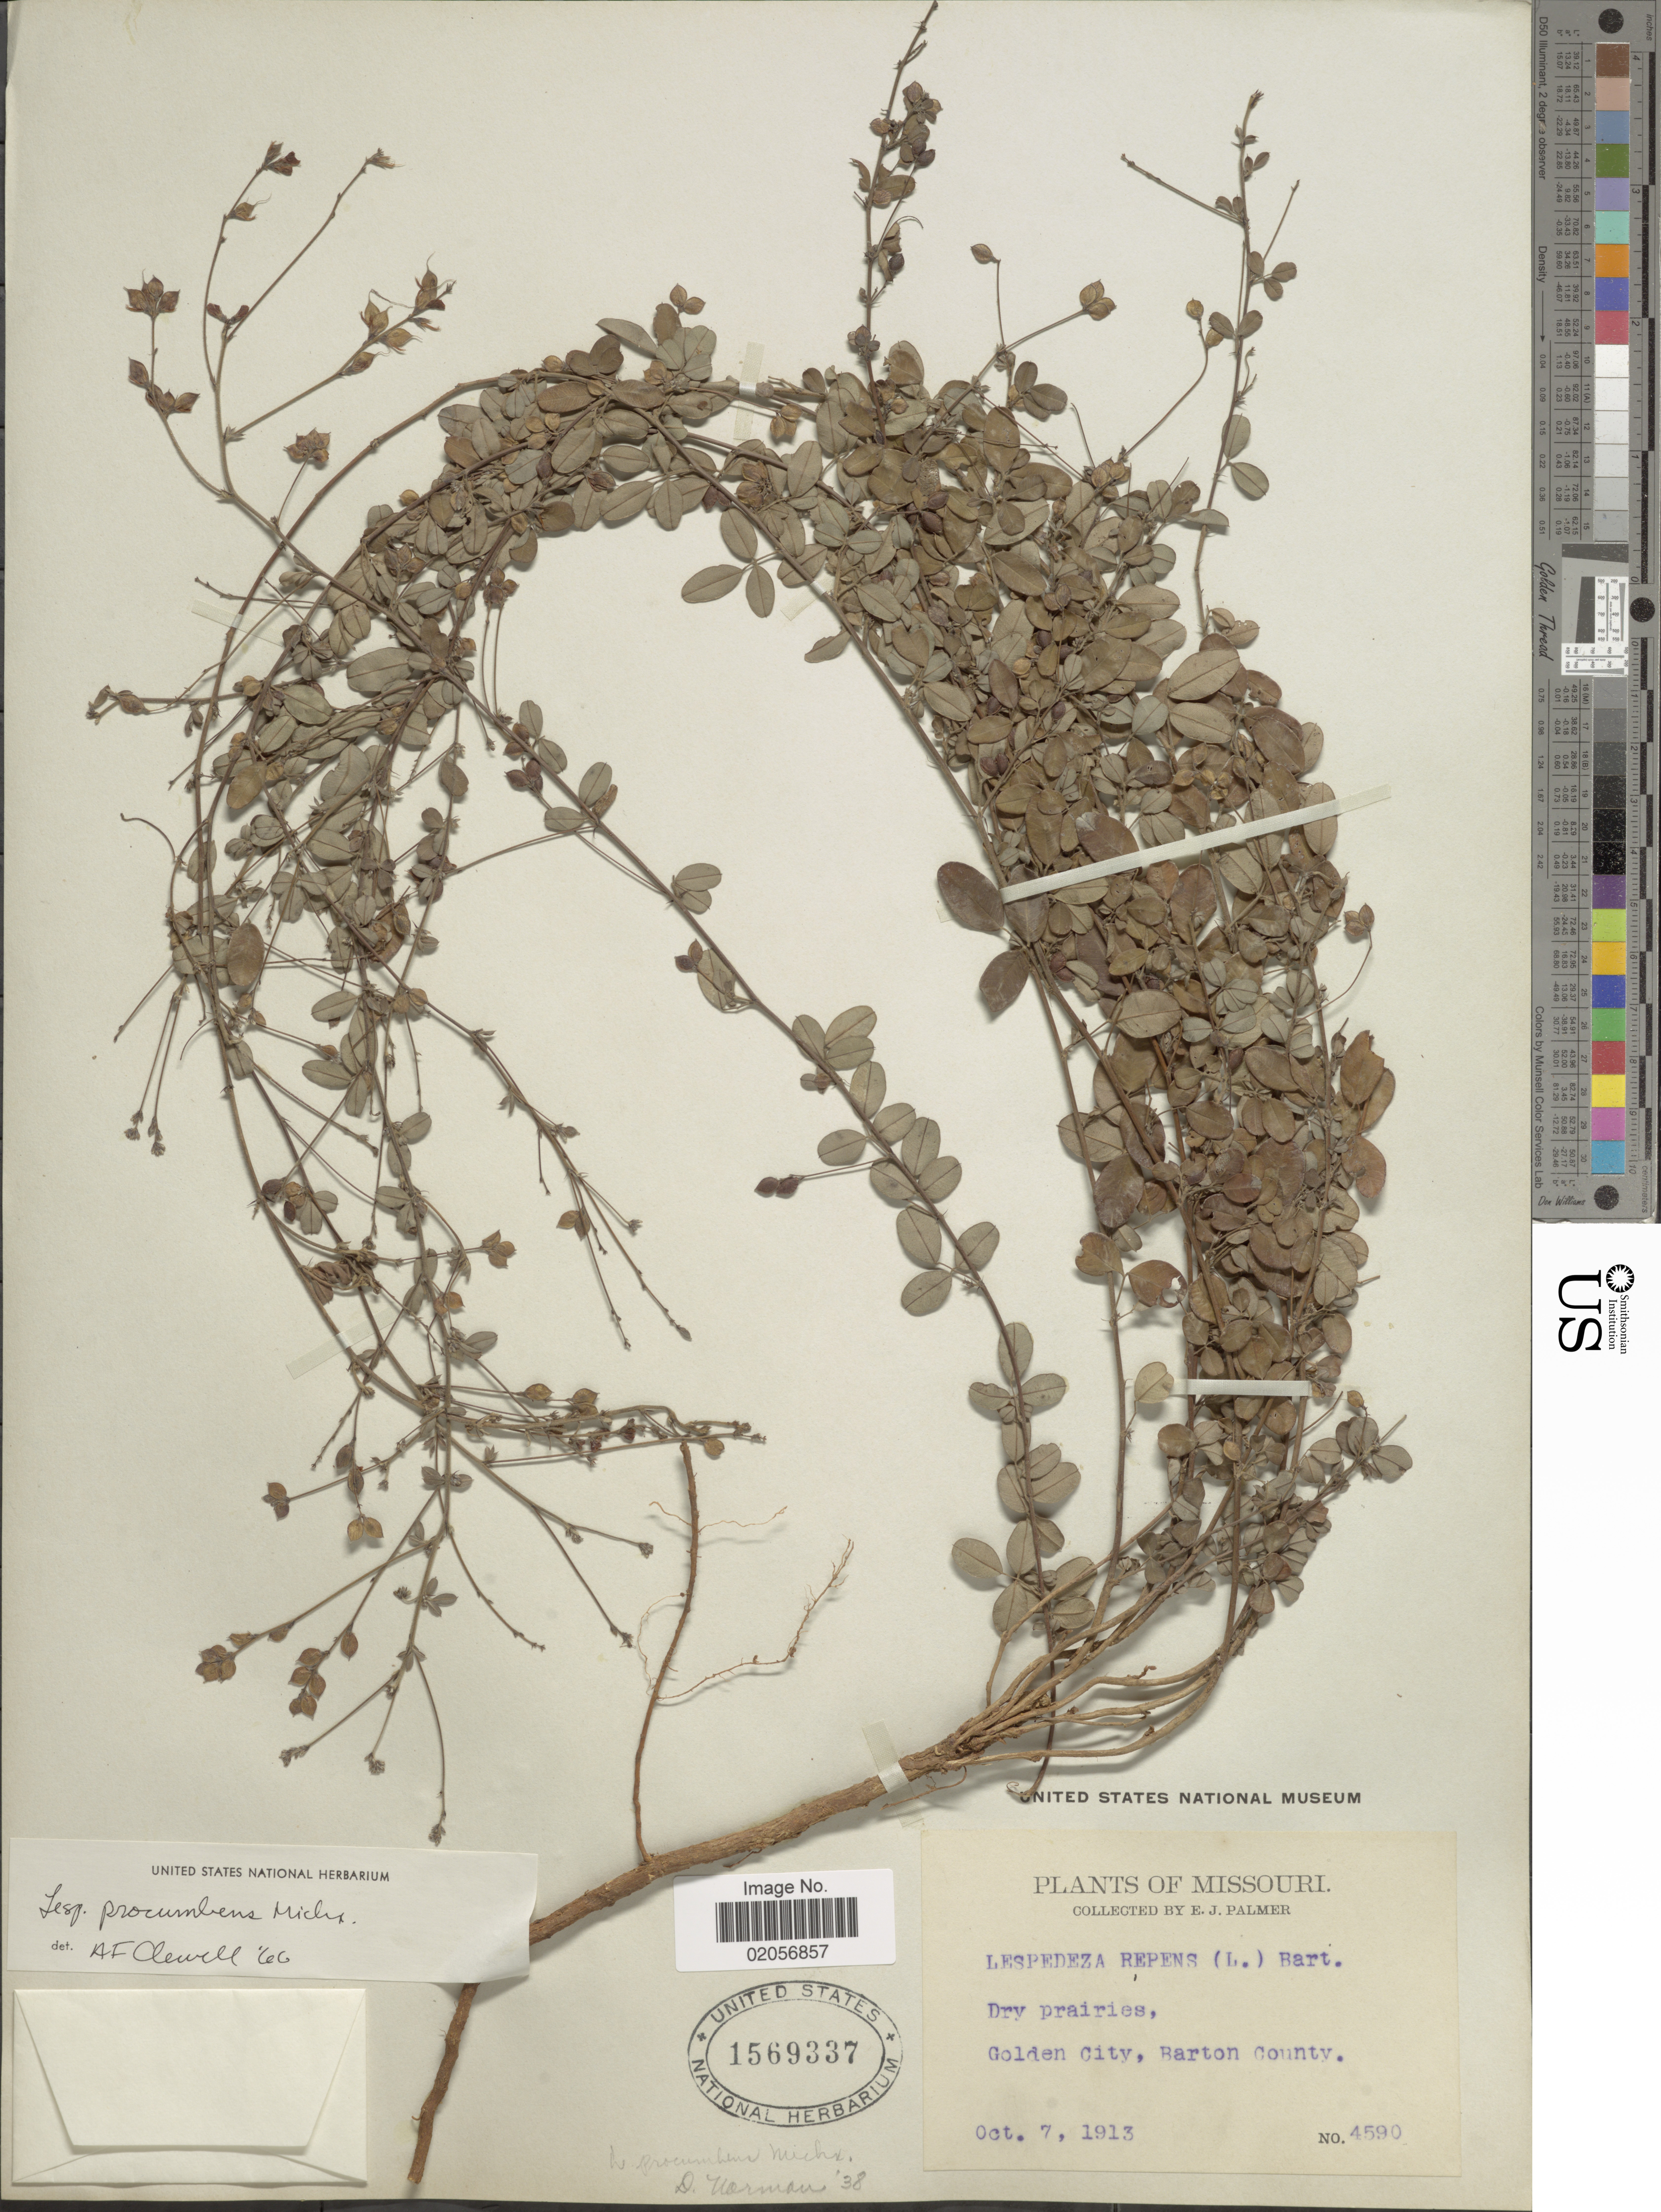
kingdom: Plantae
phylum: Tracheophyta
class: Magnoliopsida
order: Fabales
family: Fabaceae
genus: Lespedeza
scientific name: Lespedeza procumbens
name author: Michx.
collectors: E. J. Palmer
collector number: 4590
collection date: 1913-10-07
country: United States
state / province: Missouri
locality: Dry prairies, Golden City, Barton County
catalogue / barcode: US 1569337